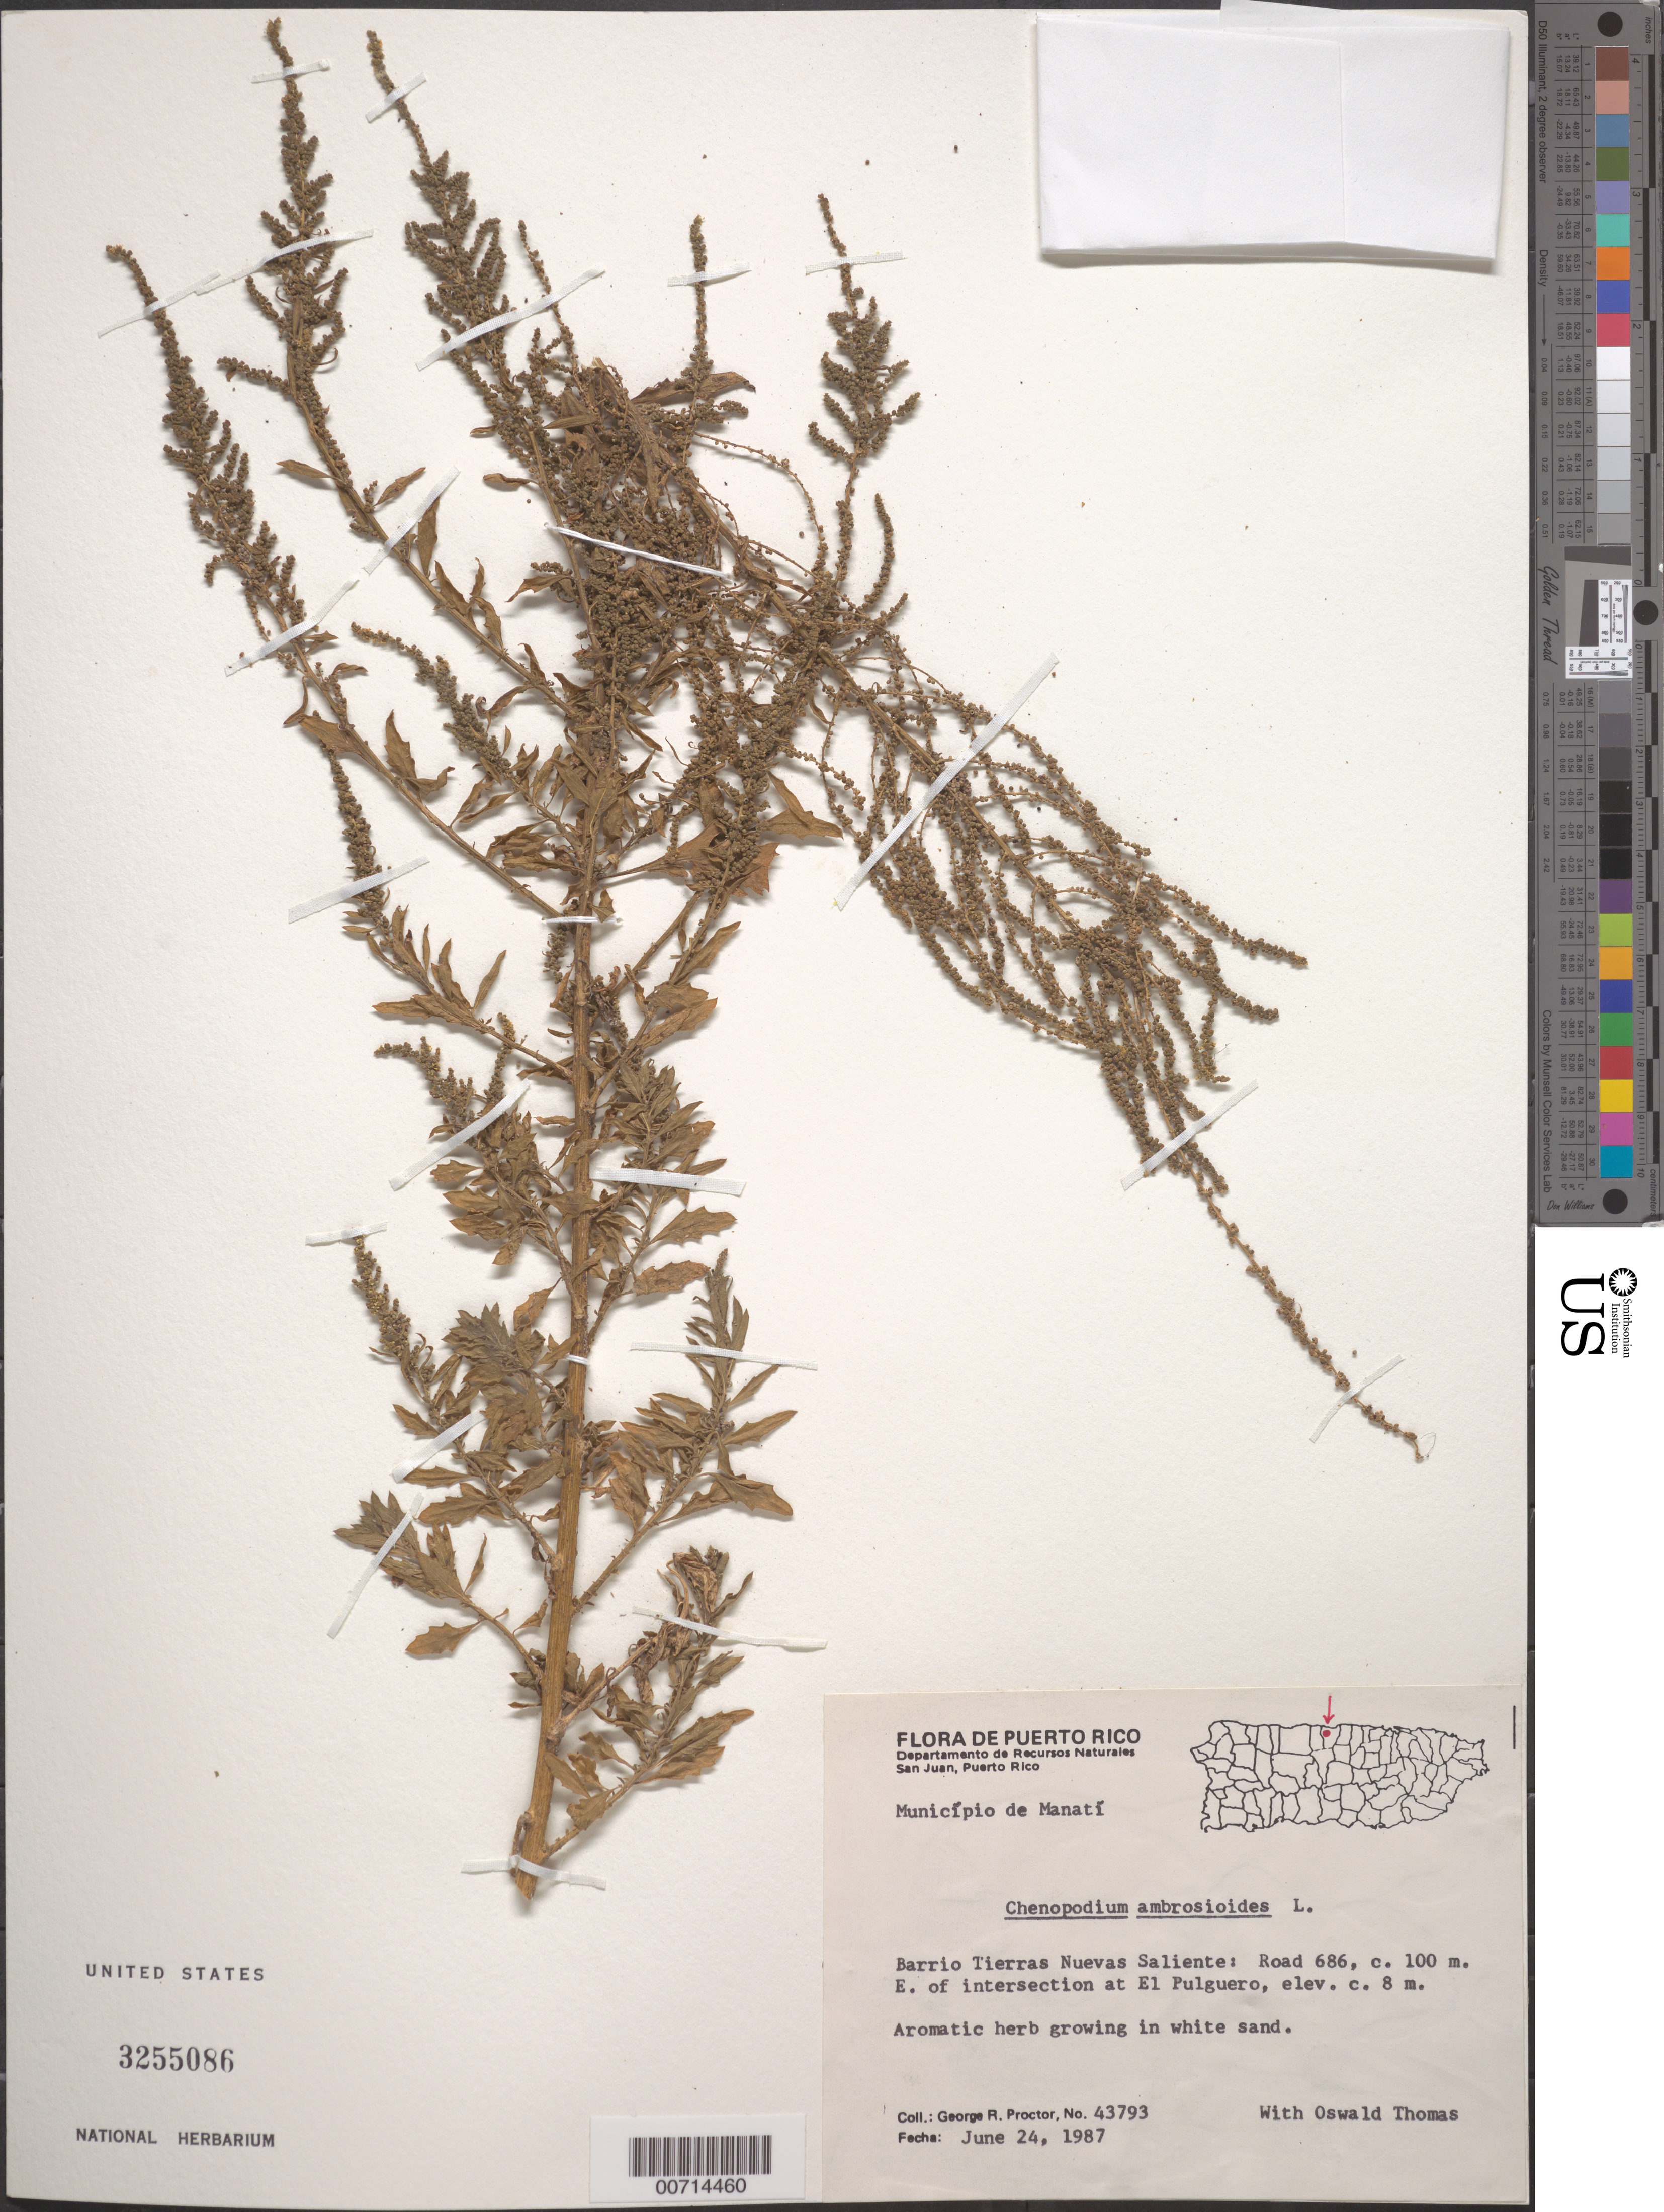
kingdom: Plantae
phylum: Tracheophyta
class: Magnoliopsida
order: Caryophyllales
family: Amaranthaceae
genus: Chenopodium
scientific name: Chenopodium ambrosioides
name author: L.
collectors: G. R. Proctor & O. Thomas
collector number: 43793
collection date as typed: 24 Jun 1987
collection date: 1987-06-24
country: Puerto Rico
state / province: Manatí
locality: Manati, Barrio Tierras Nuevas Saliente: road 686, c. 100 m E of intersection at El Pulguero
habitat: White sand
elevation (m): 8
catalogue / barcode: US 3255086